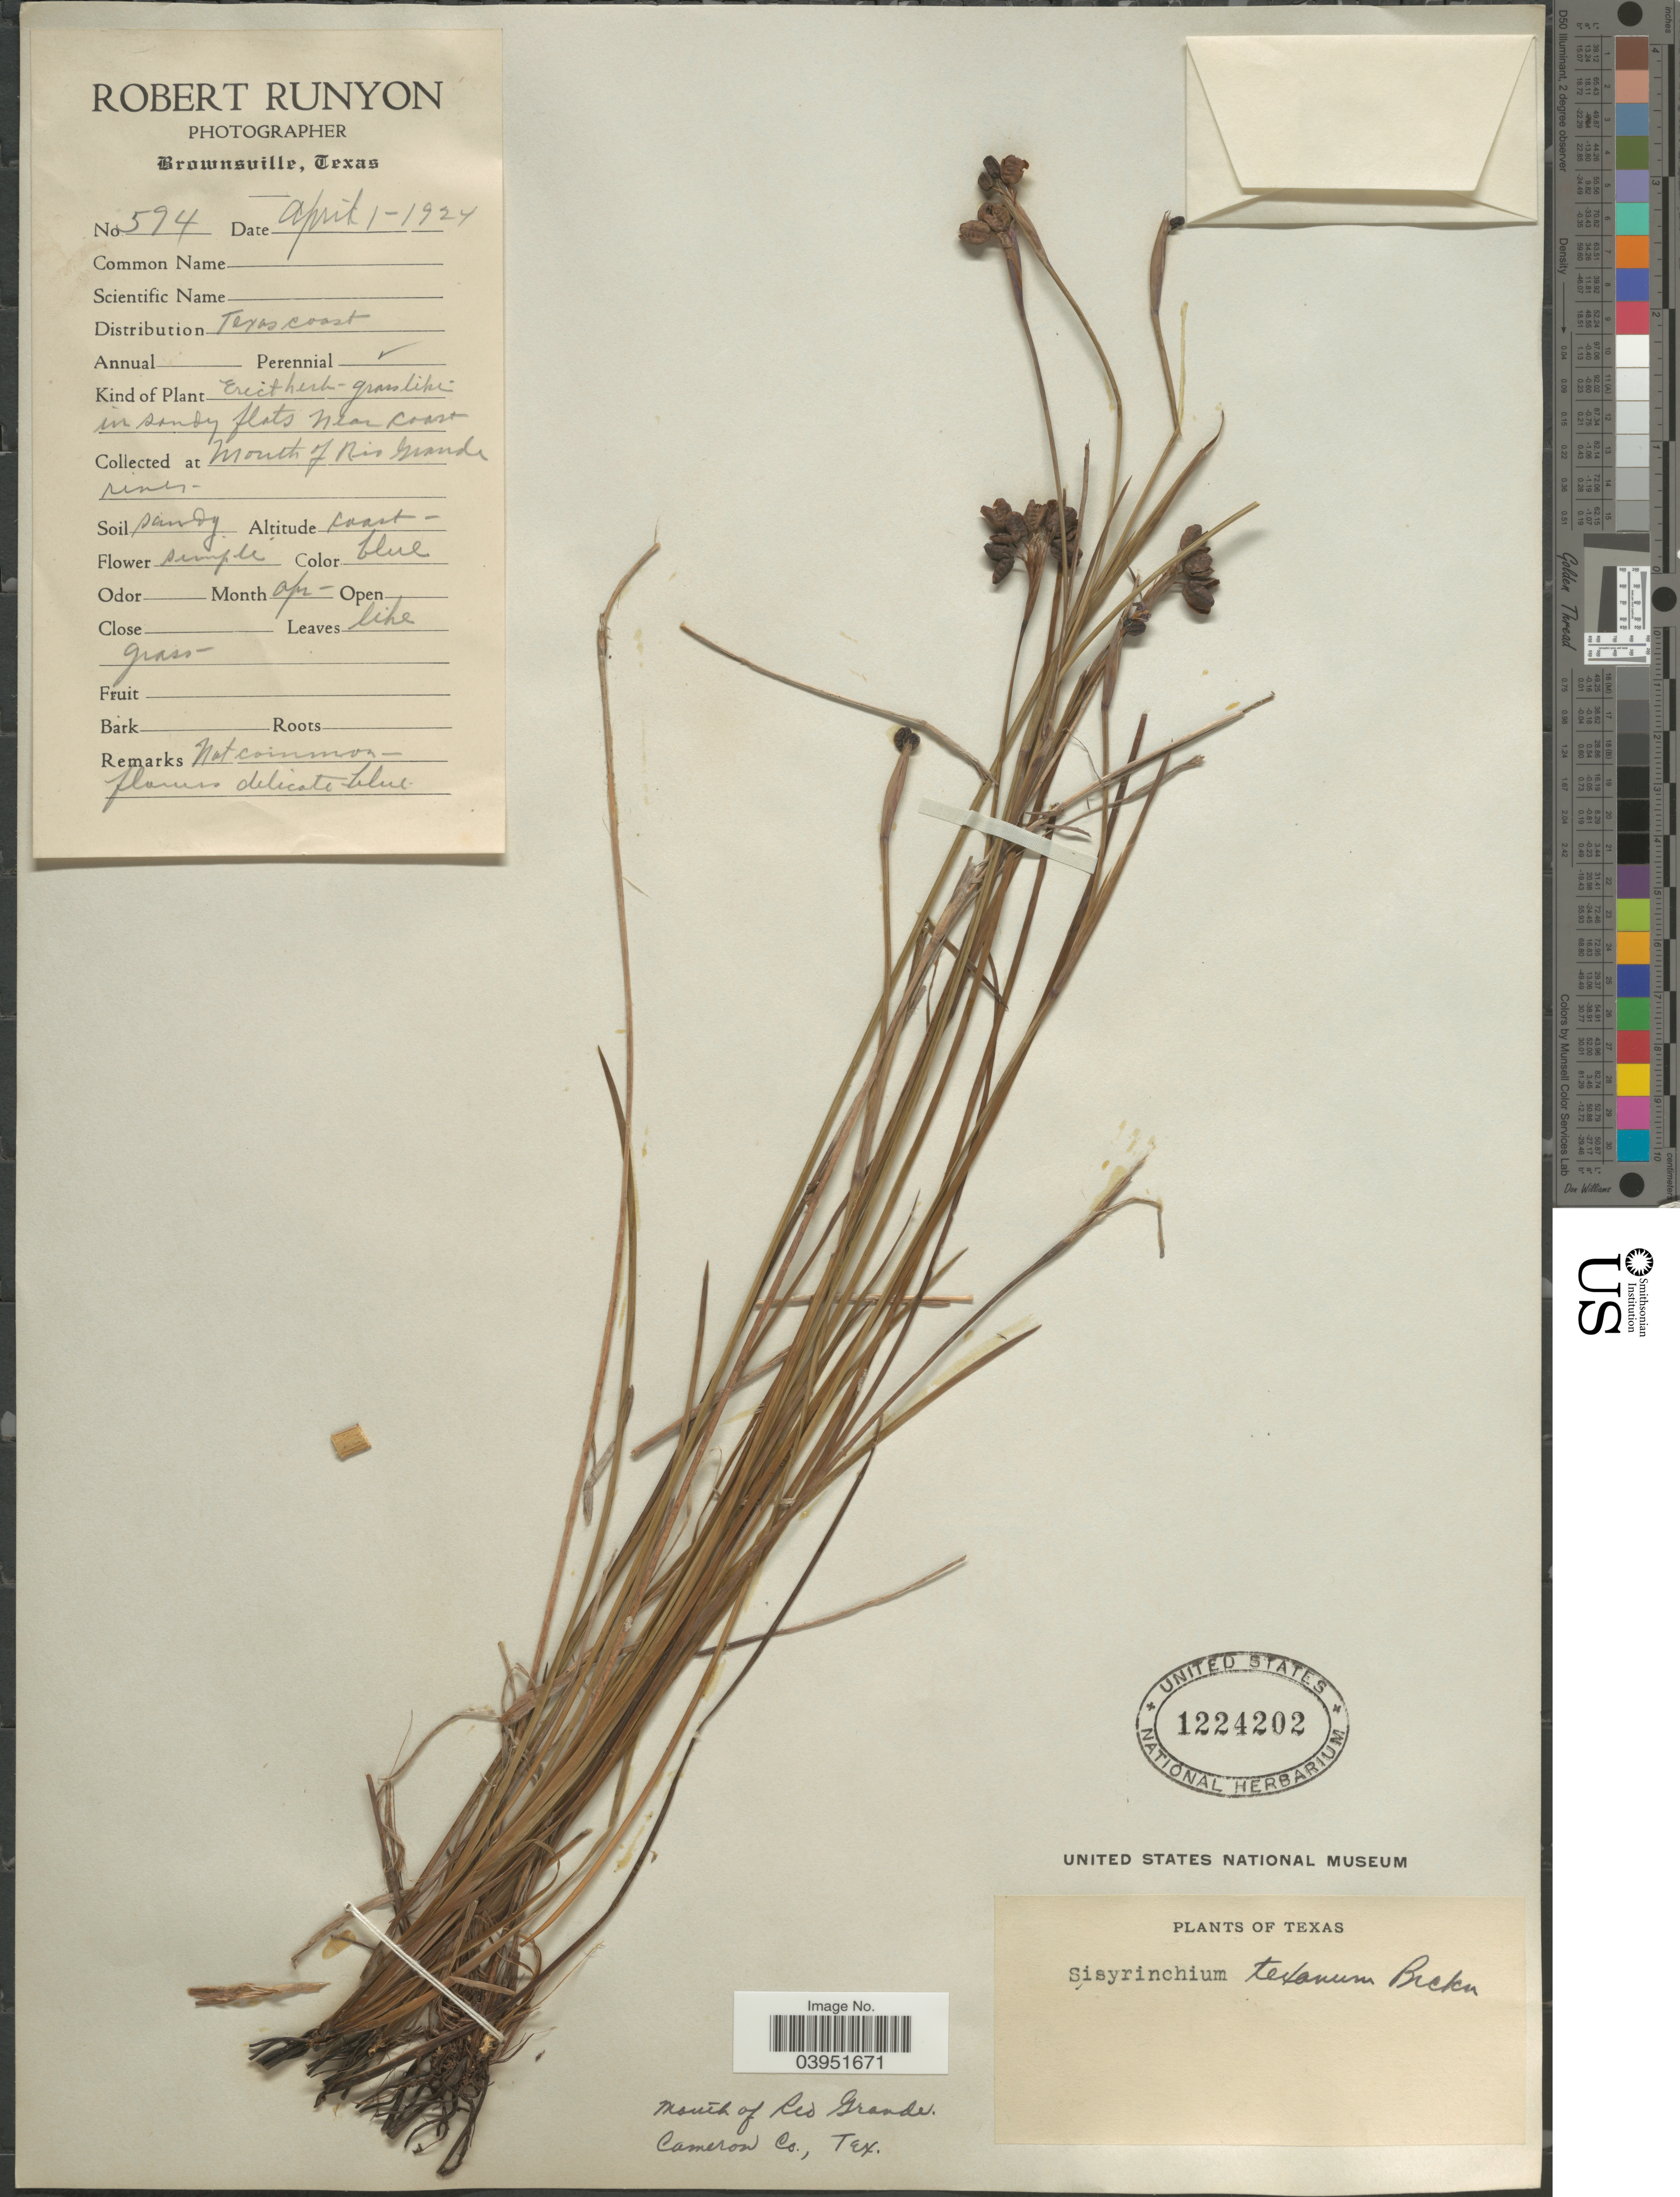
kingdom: Plantae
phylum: Tracheophyta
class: Liliopsida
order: Asparagales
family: Iridaceae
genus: Sisyrinchium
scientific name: Sisyrinchium texanum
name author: E.P. Bicknell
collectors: R. Runyon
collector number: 594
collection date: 1924-04-01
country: United States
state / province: Texas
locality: Near coast. Mouth of Rio Grande river. Mouth of Rio Grande. Cameron Co.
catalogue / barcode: US 1224202